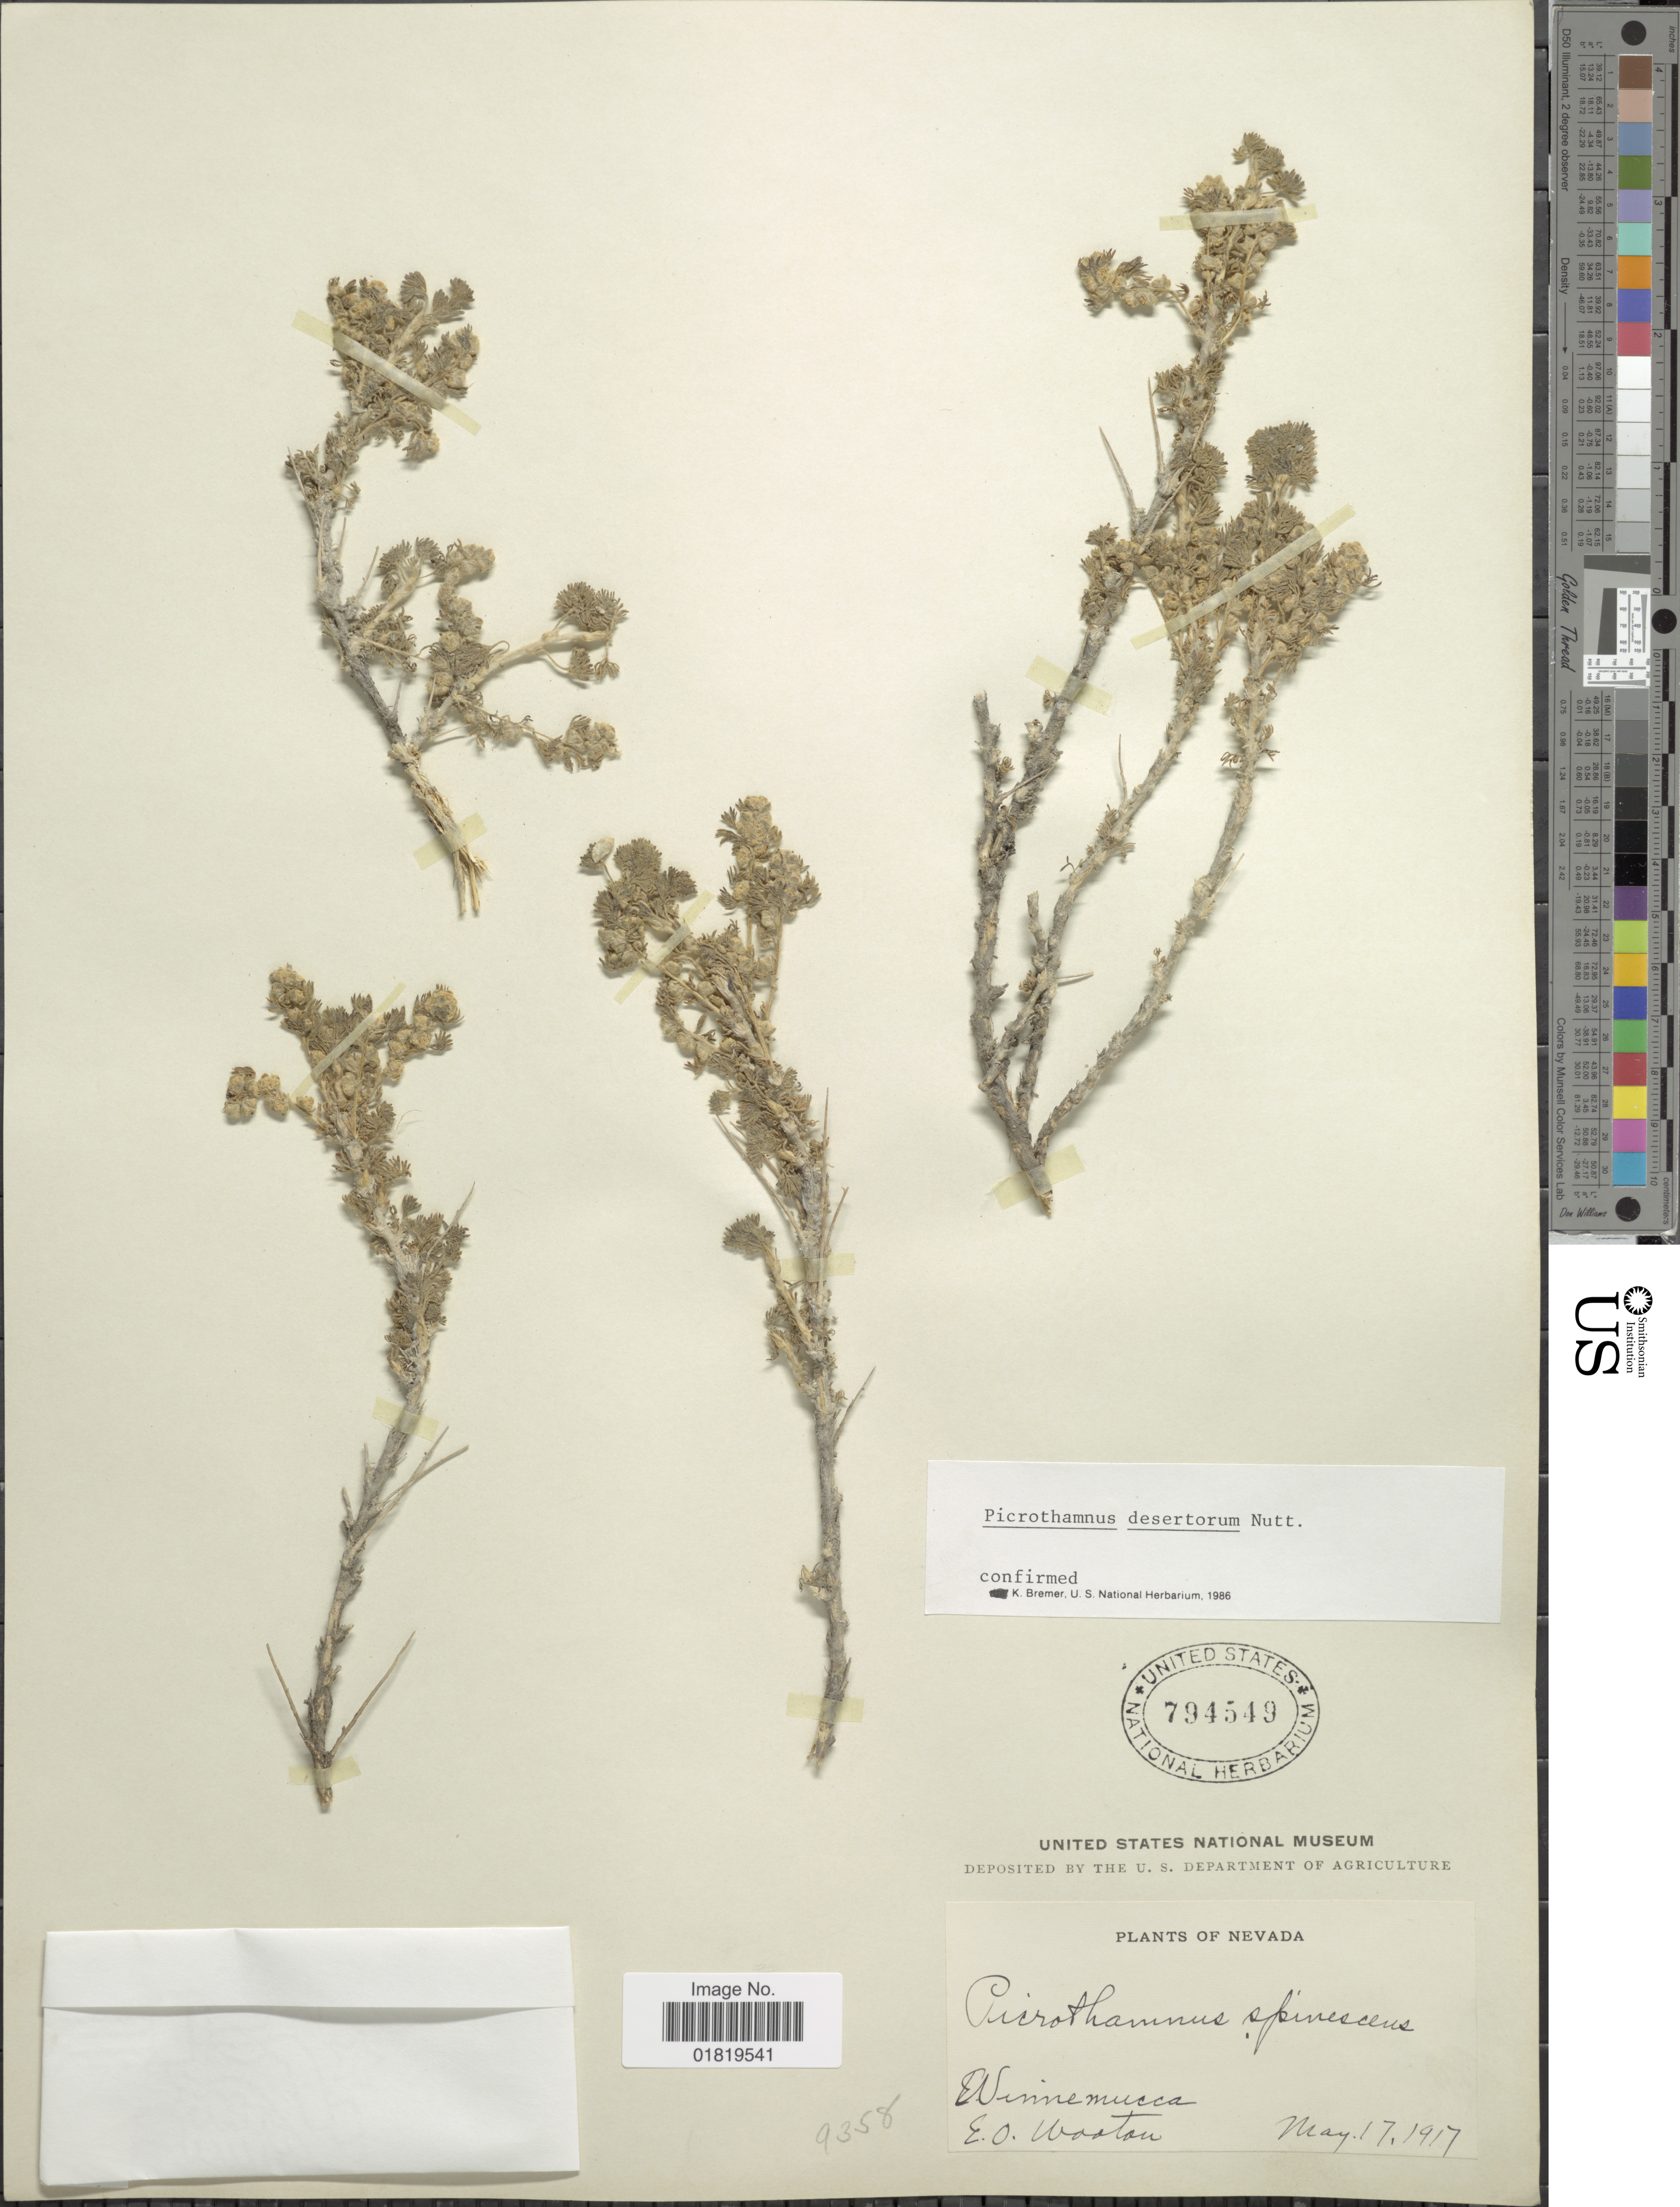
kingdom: Plantae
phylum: Tracheophyta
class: Magnoliopsida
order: Asterales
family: Asteraceae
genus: Picrothamnus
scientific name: Picrothamnus desertorum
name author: Nutt.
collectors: E. O. Wooton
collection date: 1917-08-17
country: United States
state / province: Nevada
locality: Winnemucca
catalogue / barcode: US 794549